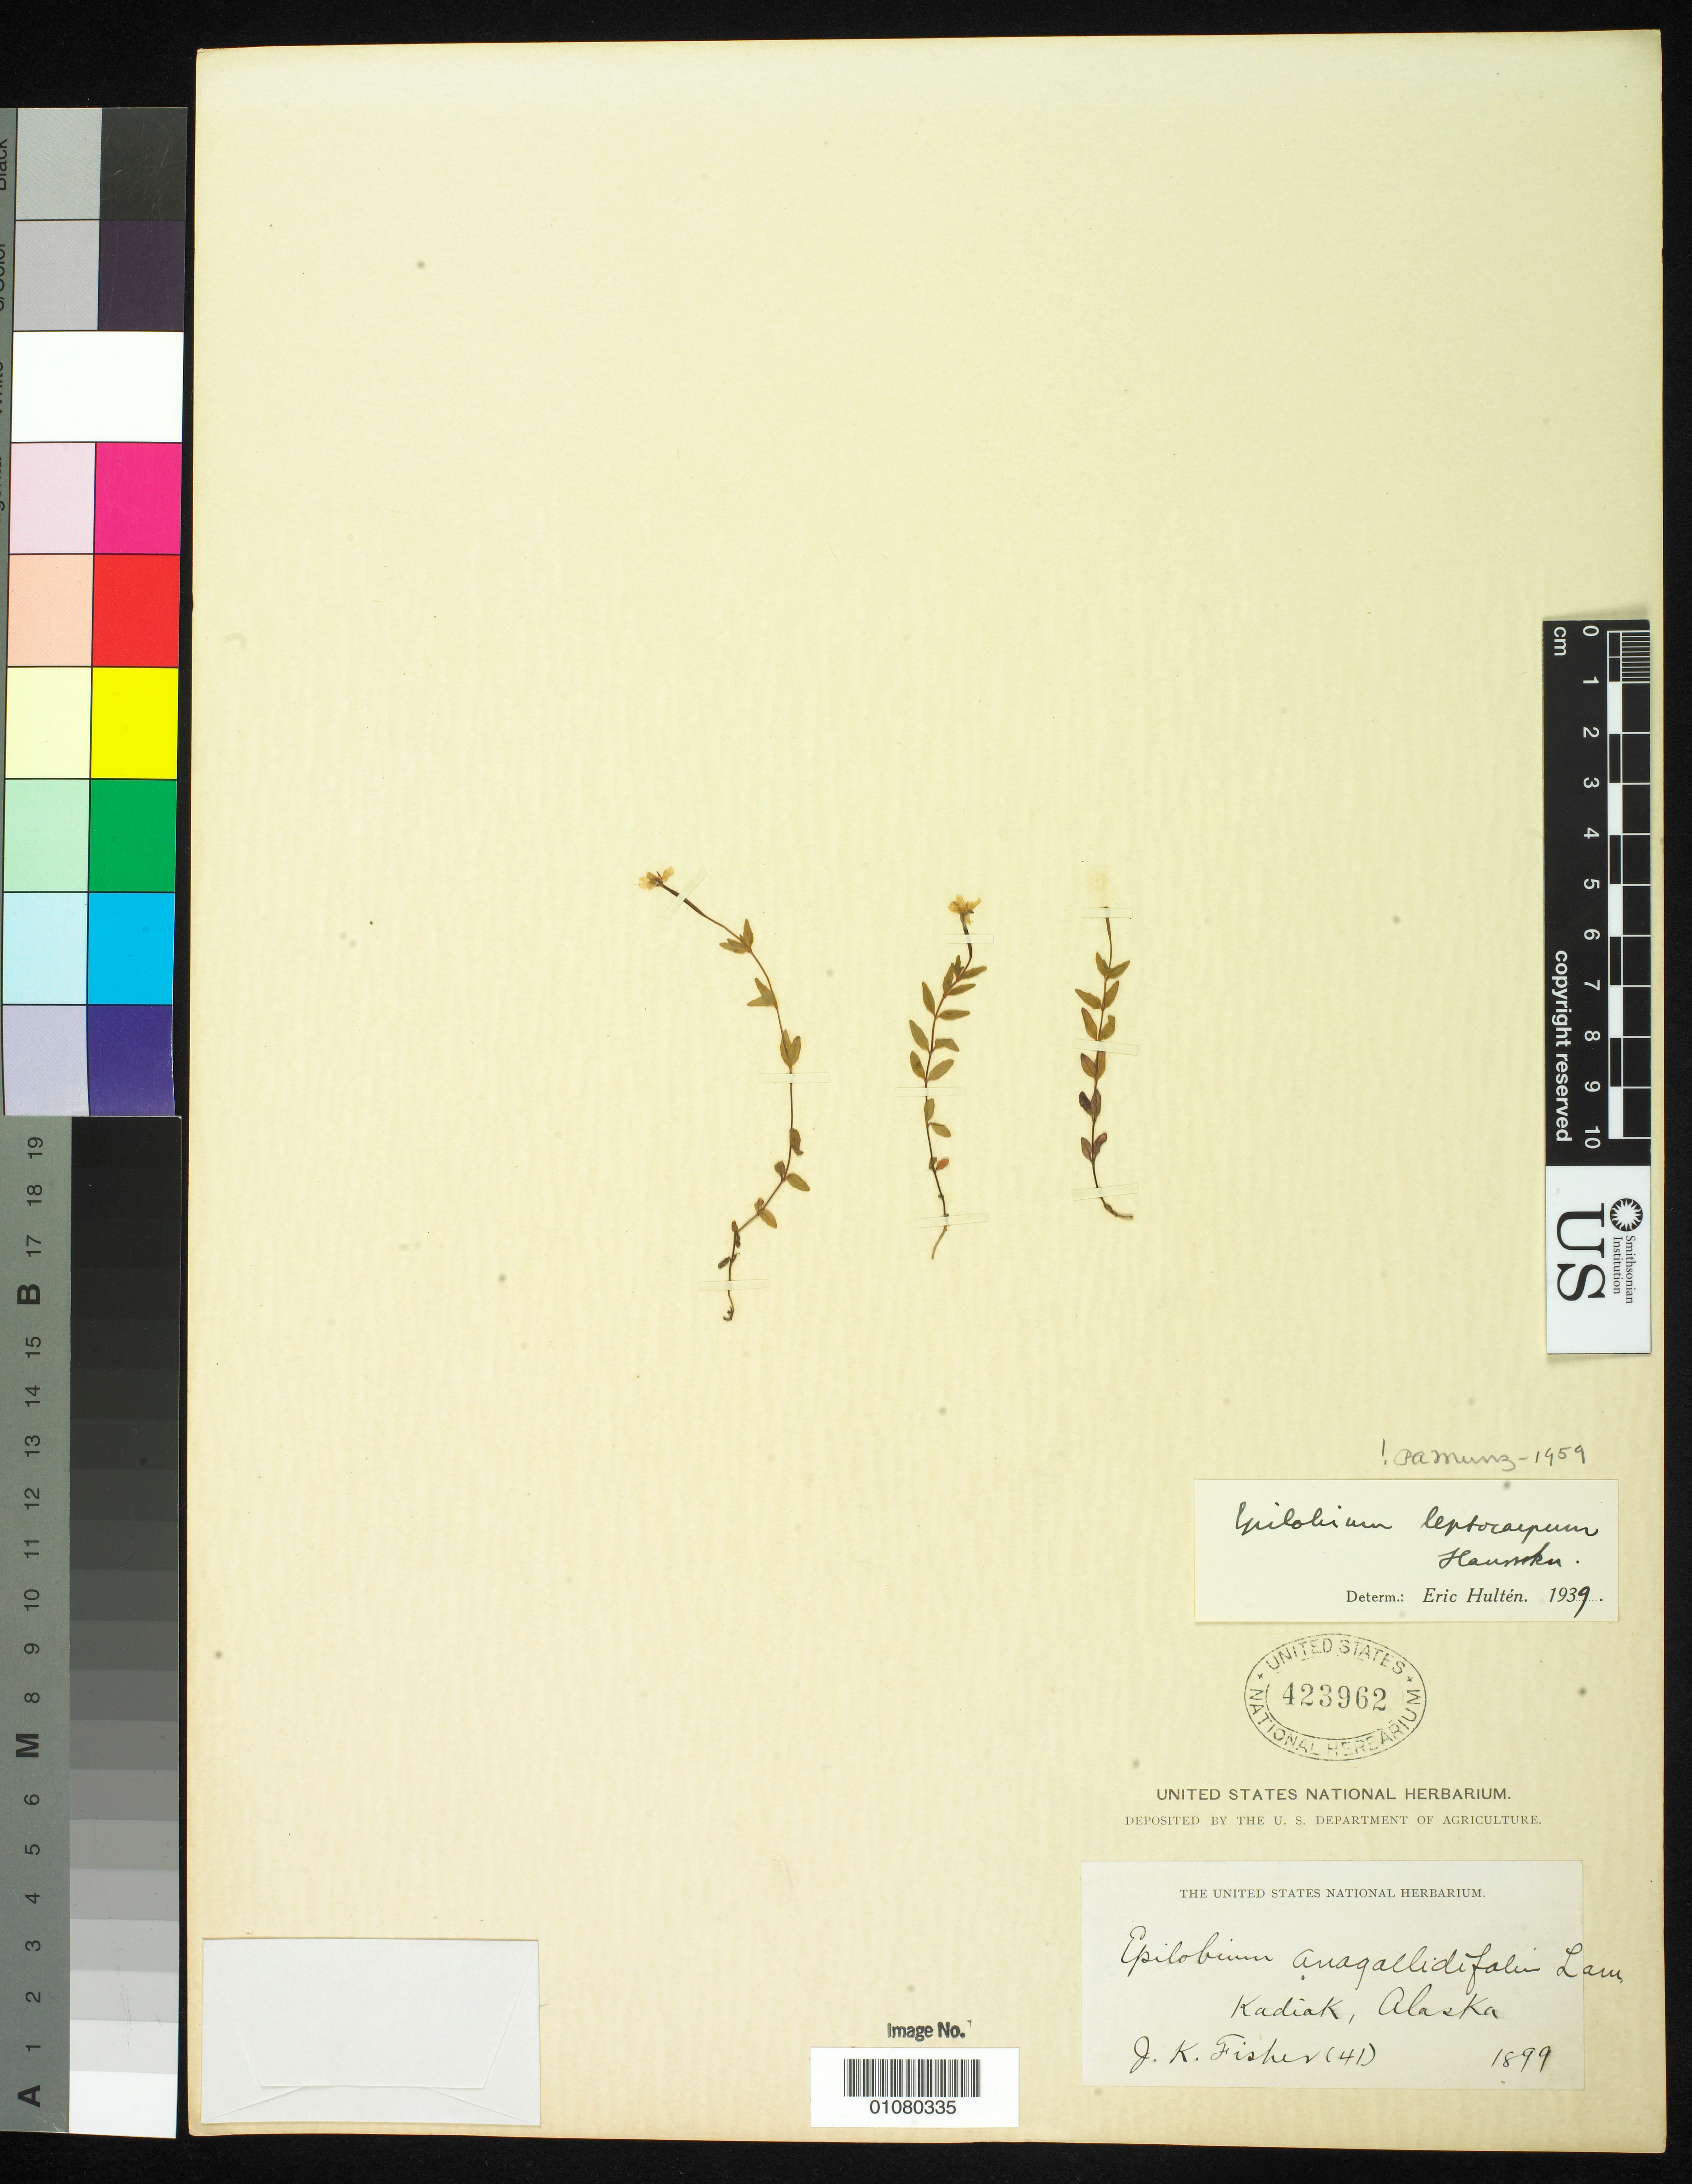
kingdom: Plantae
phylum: Tracheophyta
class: Magnoliopsida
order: Myrtales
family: Onagraceae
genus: Epilobium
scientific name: Epilobium leptocarpum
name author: Hausskn.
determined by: Munz, Philip A.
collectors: W. J. Fisher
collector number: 41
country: United States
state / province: Alaska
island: Kodiak I.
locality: Kodiak (Kadiak, Kadyak)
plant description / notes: My interpretation is that the field book notes were written by W.J. Fisher because it is his field book and the note in the front appears to be first person. However, the specimens were given to T.H. Kearney who, I believe, made the labels and mistakenly reported Fisher's initials as J.K. There is no record of any collector named J.K. Fisher. So the record should say Fisher, W.J. for collector.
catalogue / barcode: US 423962